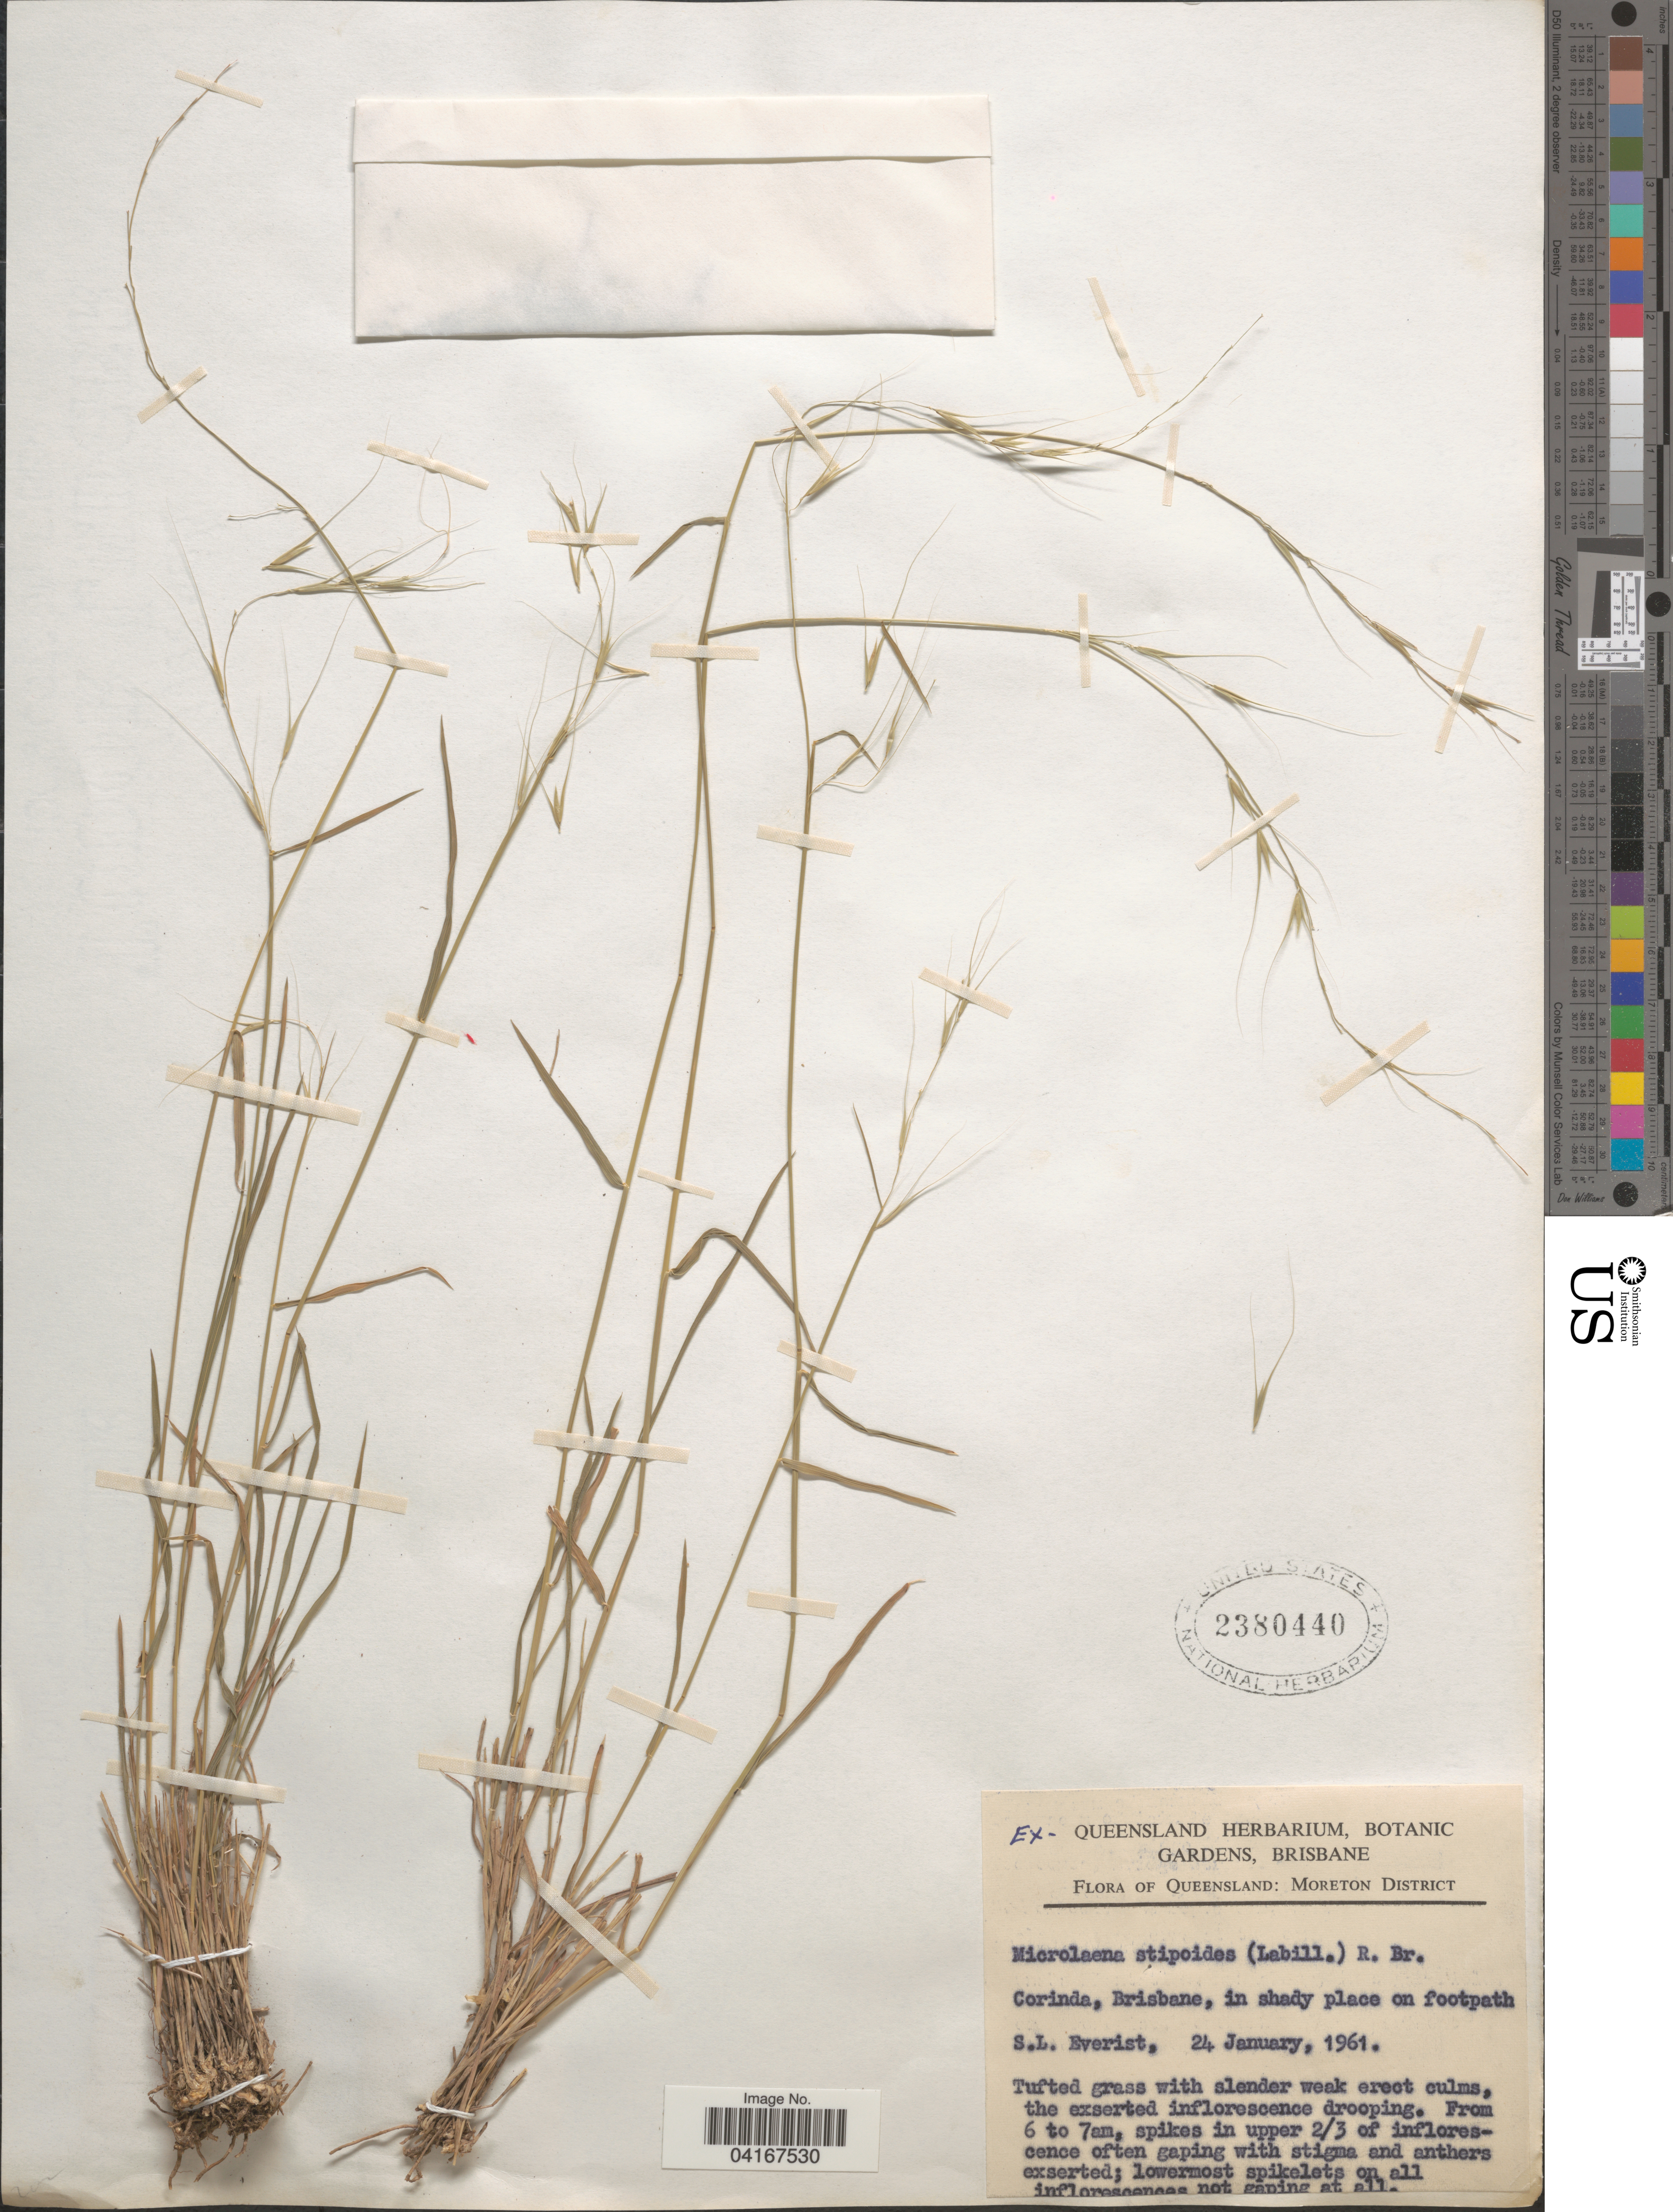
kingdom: Plantae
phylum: Tracheophyta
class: Liliopsida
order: Poales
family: Poaceae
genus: Microlaena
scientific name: Microlaena stipoides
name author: (Labill.) R. Br.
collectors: S. Everist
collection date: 1961-01-24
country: Australia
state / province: Queensland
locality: Moreton District. Corinda, Brisbane.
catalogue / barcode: US 2380440